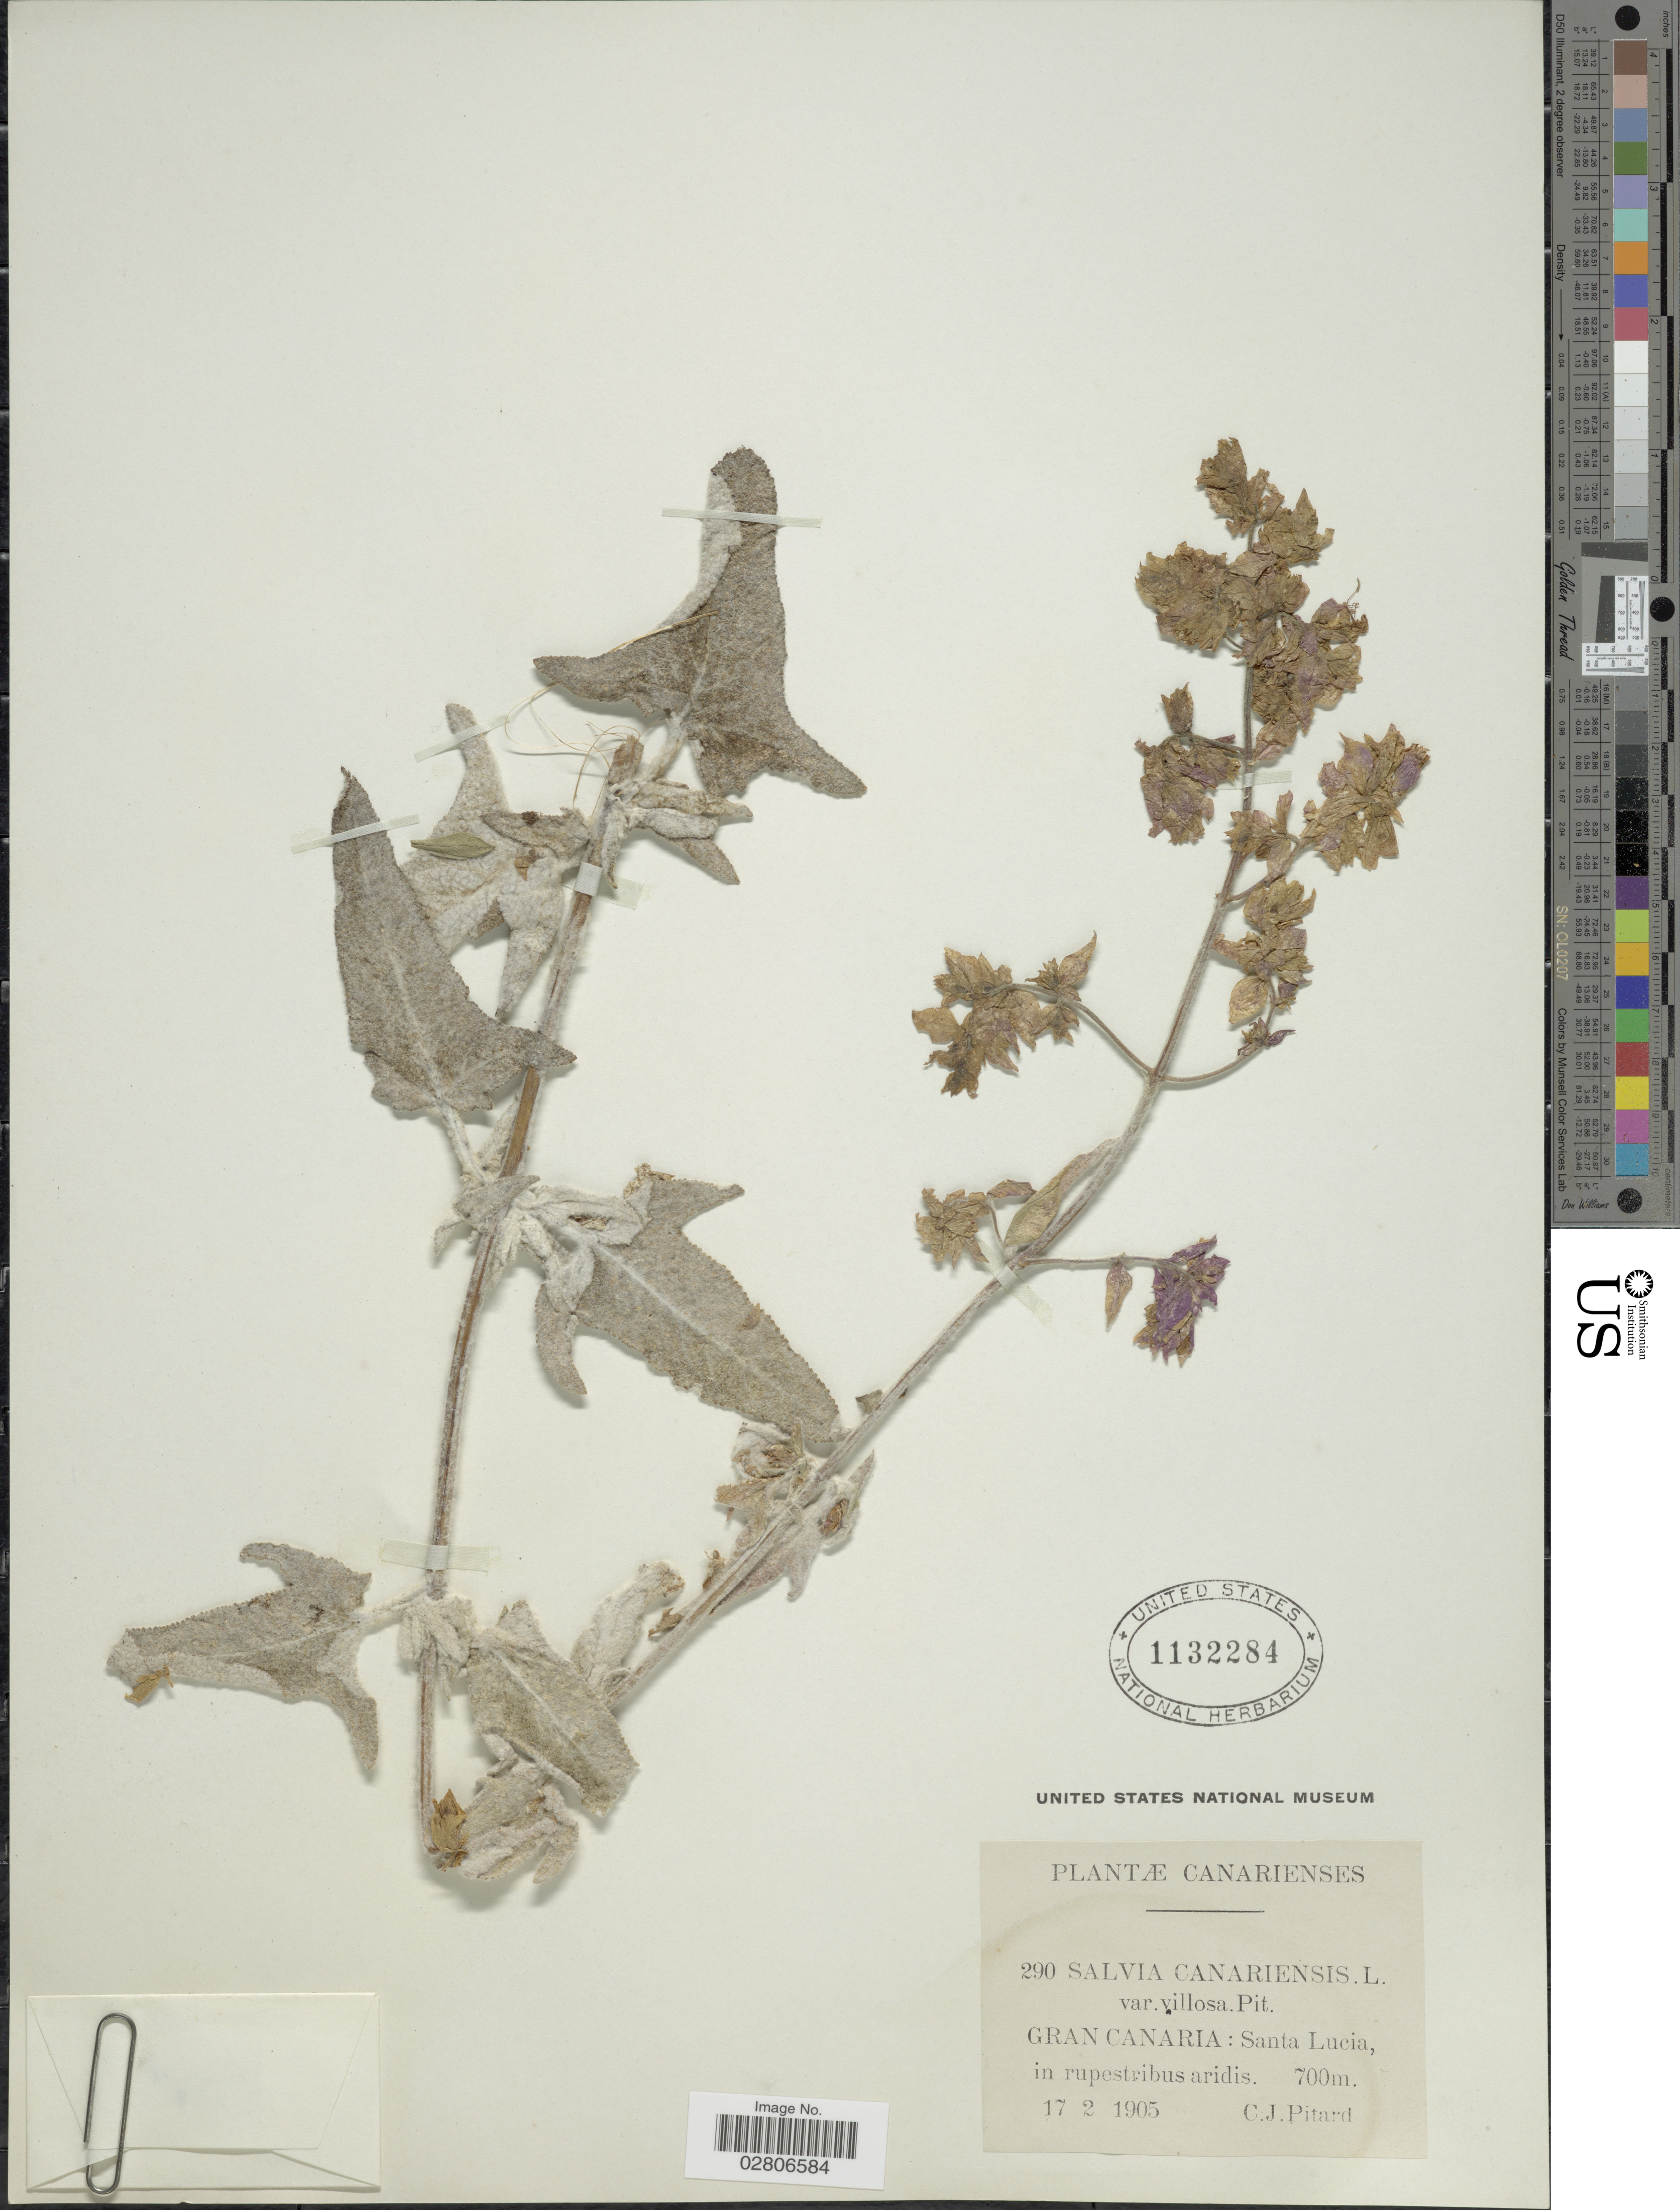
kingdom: Plantae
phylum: Tracheophyta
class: Magnoliopsida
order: Lamiales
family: Lamiaceae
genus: Salvia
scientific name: Salvia canariensis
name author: L.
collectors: C. Pitard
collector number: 290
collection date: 1905-02-17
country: Spain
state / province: Canarias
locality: Gran Canaria: Santa Lucia.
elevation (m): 700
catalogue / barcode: US 1132284